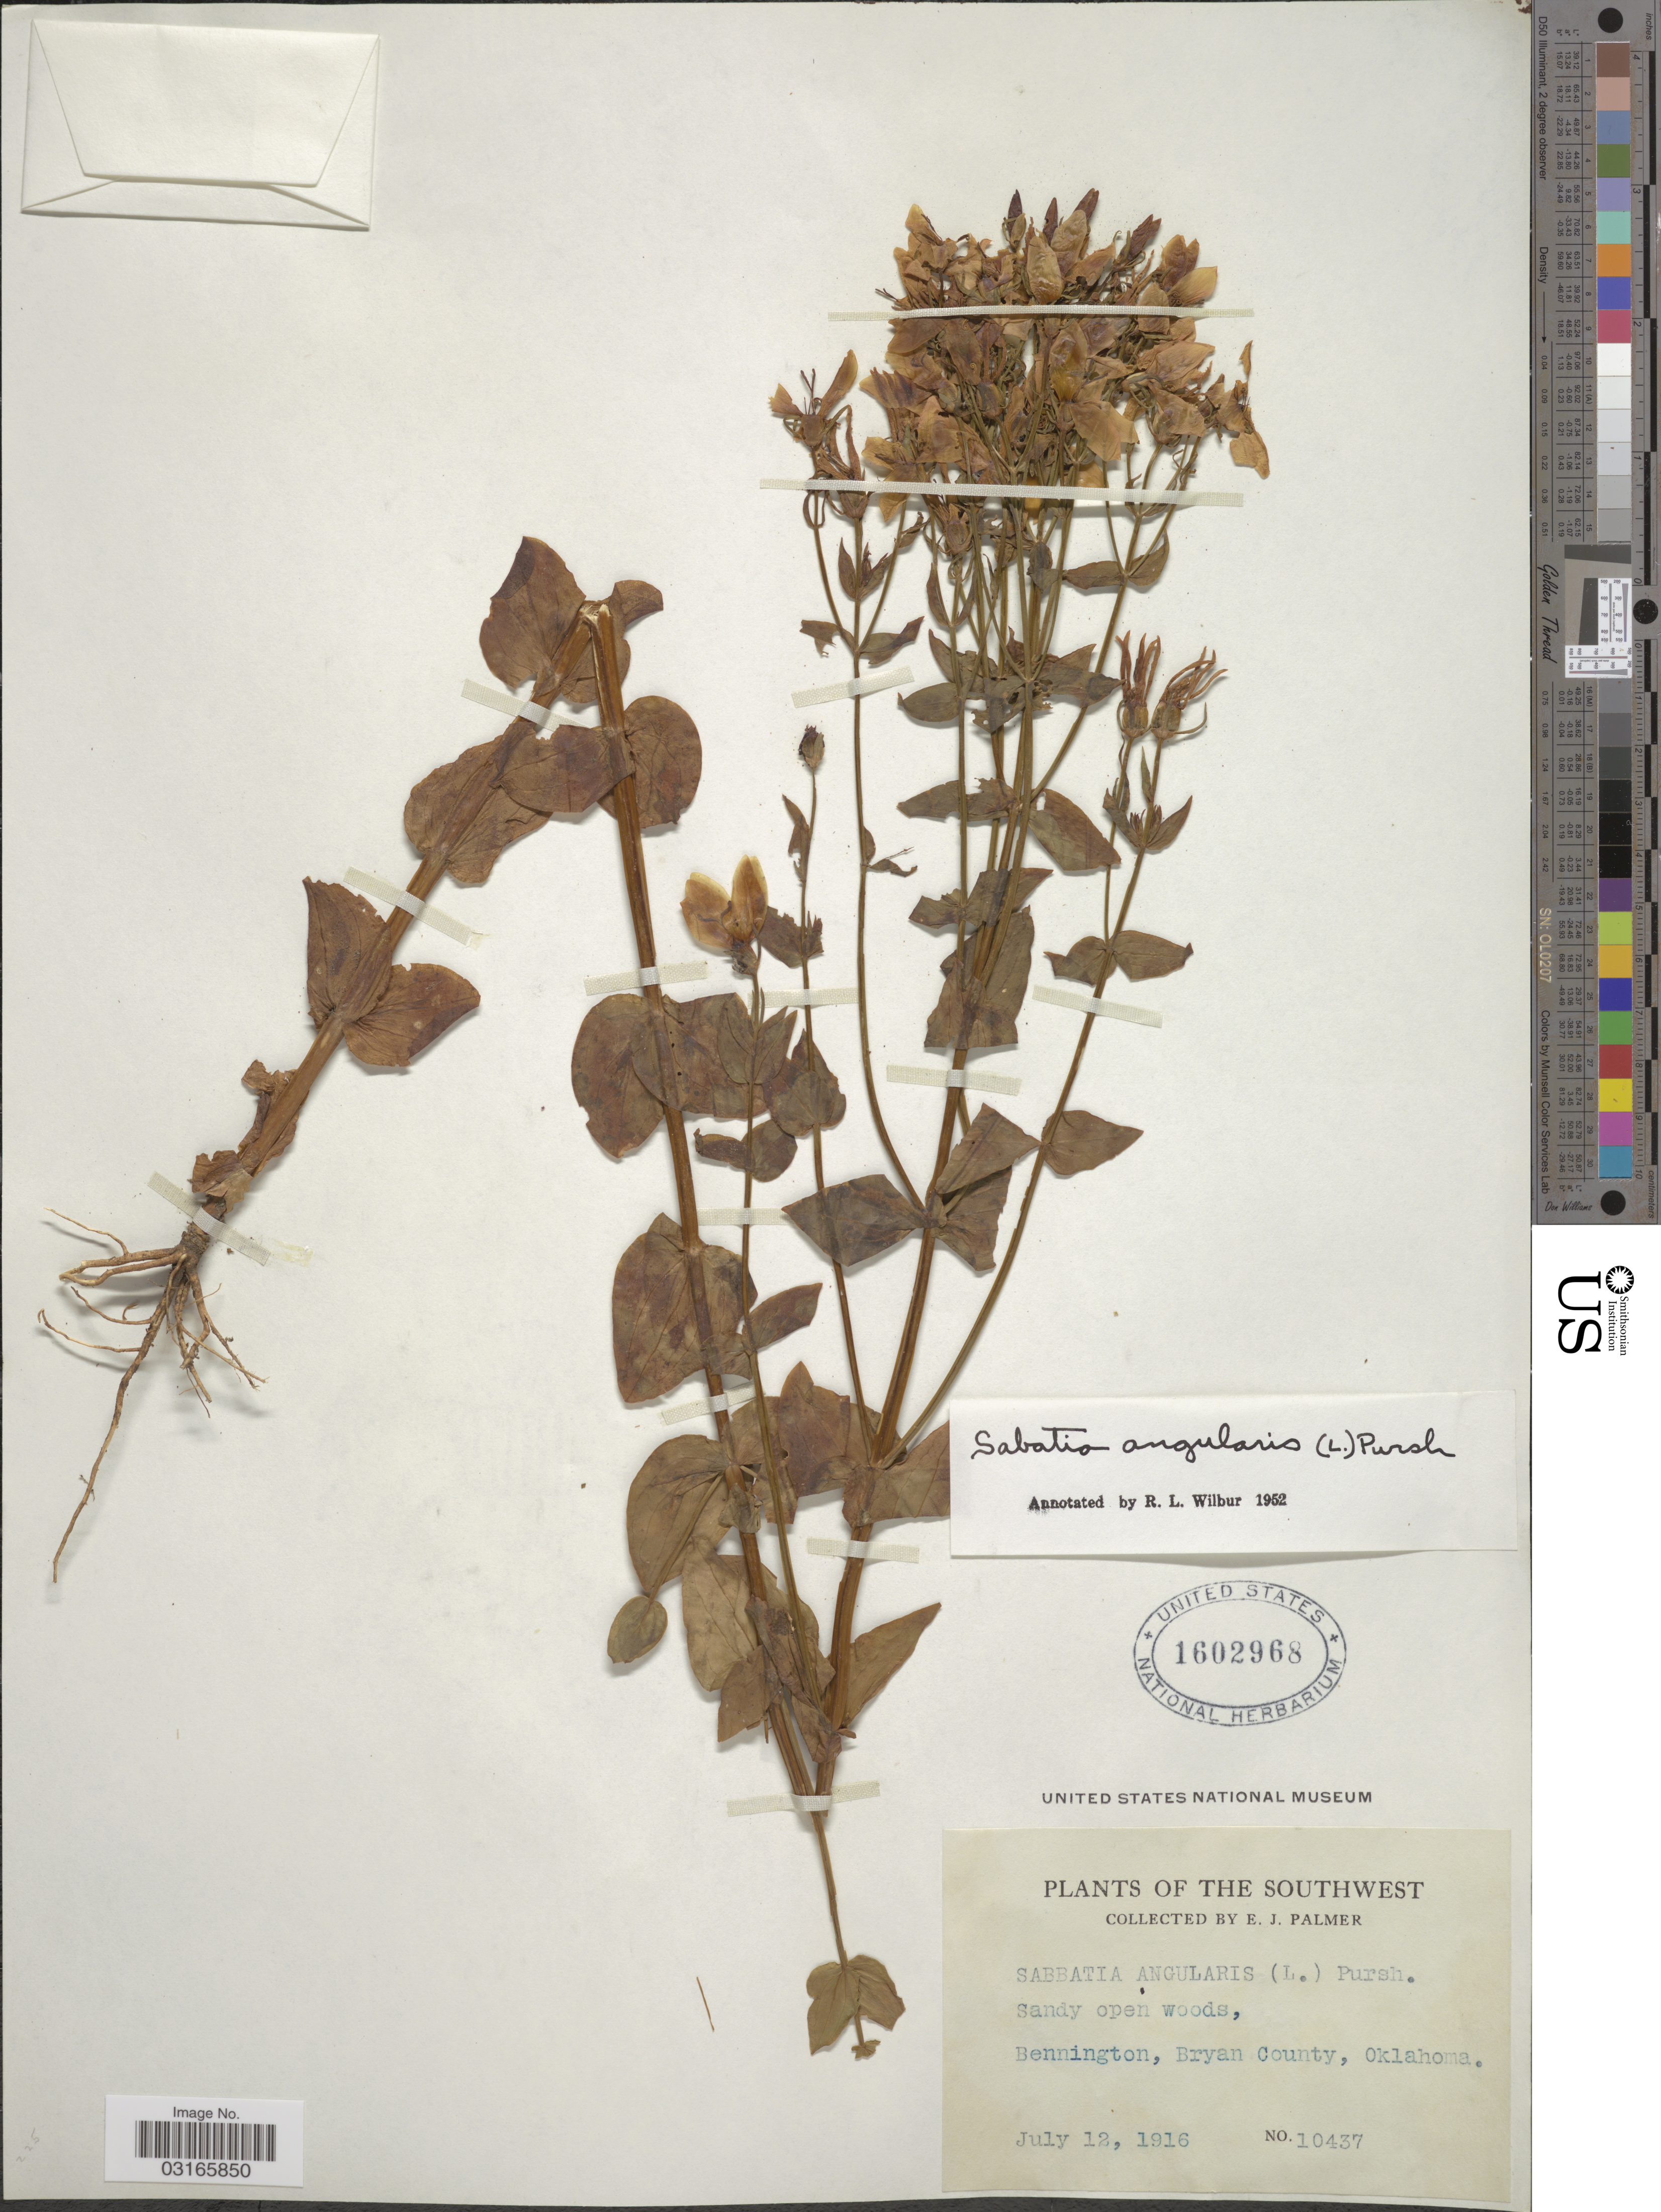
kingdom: Plantae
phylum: Tracheophyta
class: Magnoliopsida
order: Gentianales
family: Gentianaceae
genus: Sabatia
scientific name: Sabatia angularis (L.) Pursh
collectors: E. J. Palmer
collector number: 10437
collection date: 1916-07-12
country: United States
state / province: Oklahoma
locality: Southwest. Bennington, Bryan County.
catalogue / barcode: US 1602968